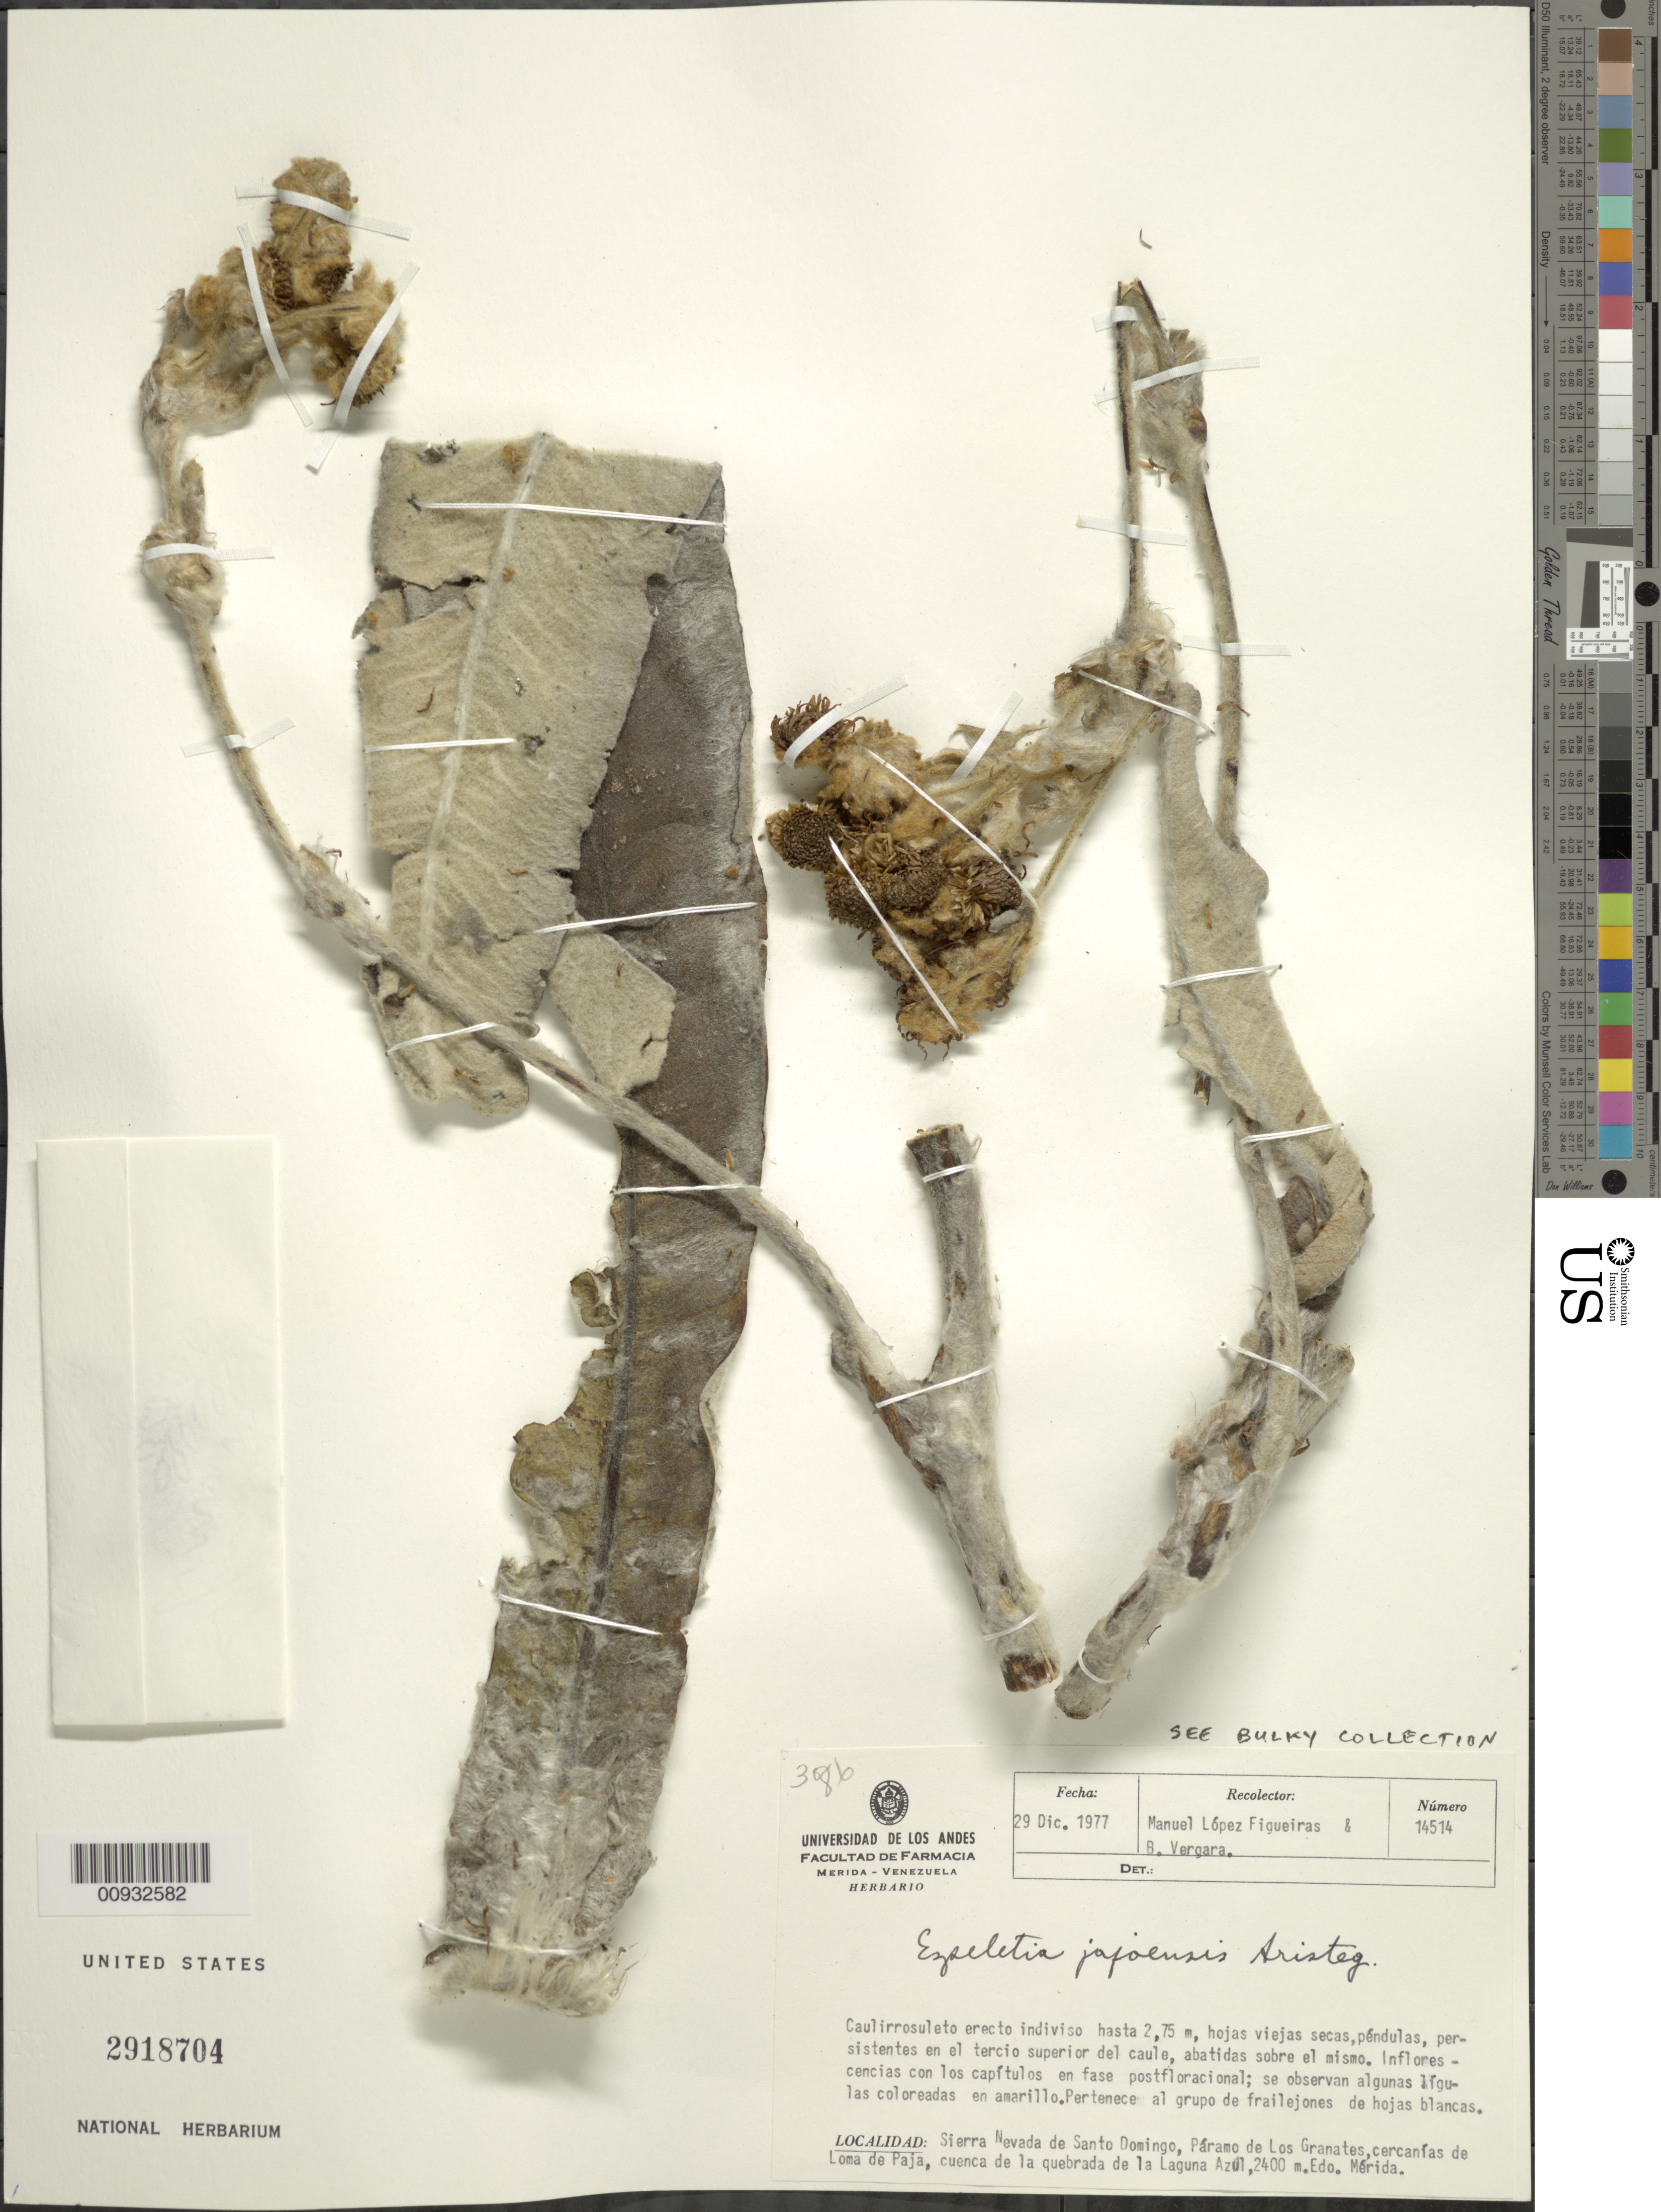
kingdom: Plantae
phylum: Tracheophyta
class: Magnoliopsida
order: Asterales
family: Asteraceae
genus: Espeletia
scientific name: Espeletia jajoensis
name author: Aristeg.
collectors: M. López Figueiras & B. Vergara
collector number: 14514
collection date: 1977-12-29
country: Venezuela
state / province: Mérida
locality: Sierra Nevada de Santo Domingo, Paramo de Los Granates, cercanias de Loma de Paja, cuenca de la quebrada de La Laguna Azul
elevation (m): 2400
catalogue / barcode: US 2918704